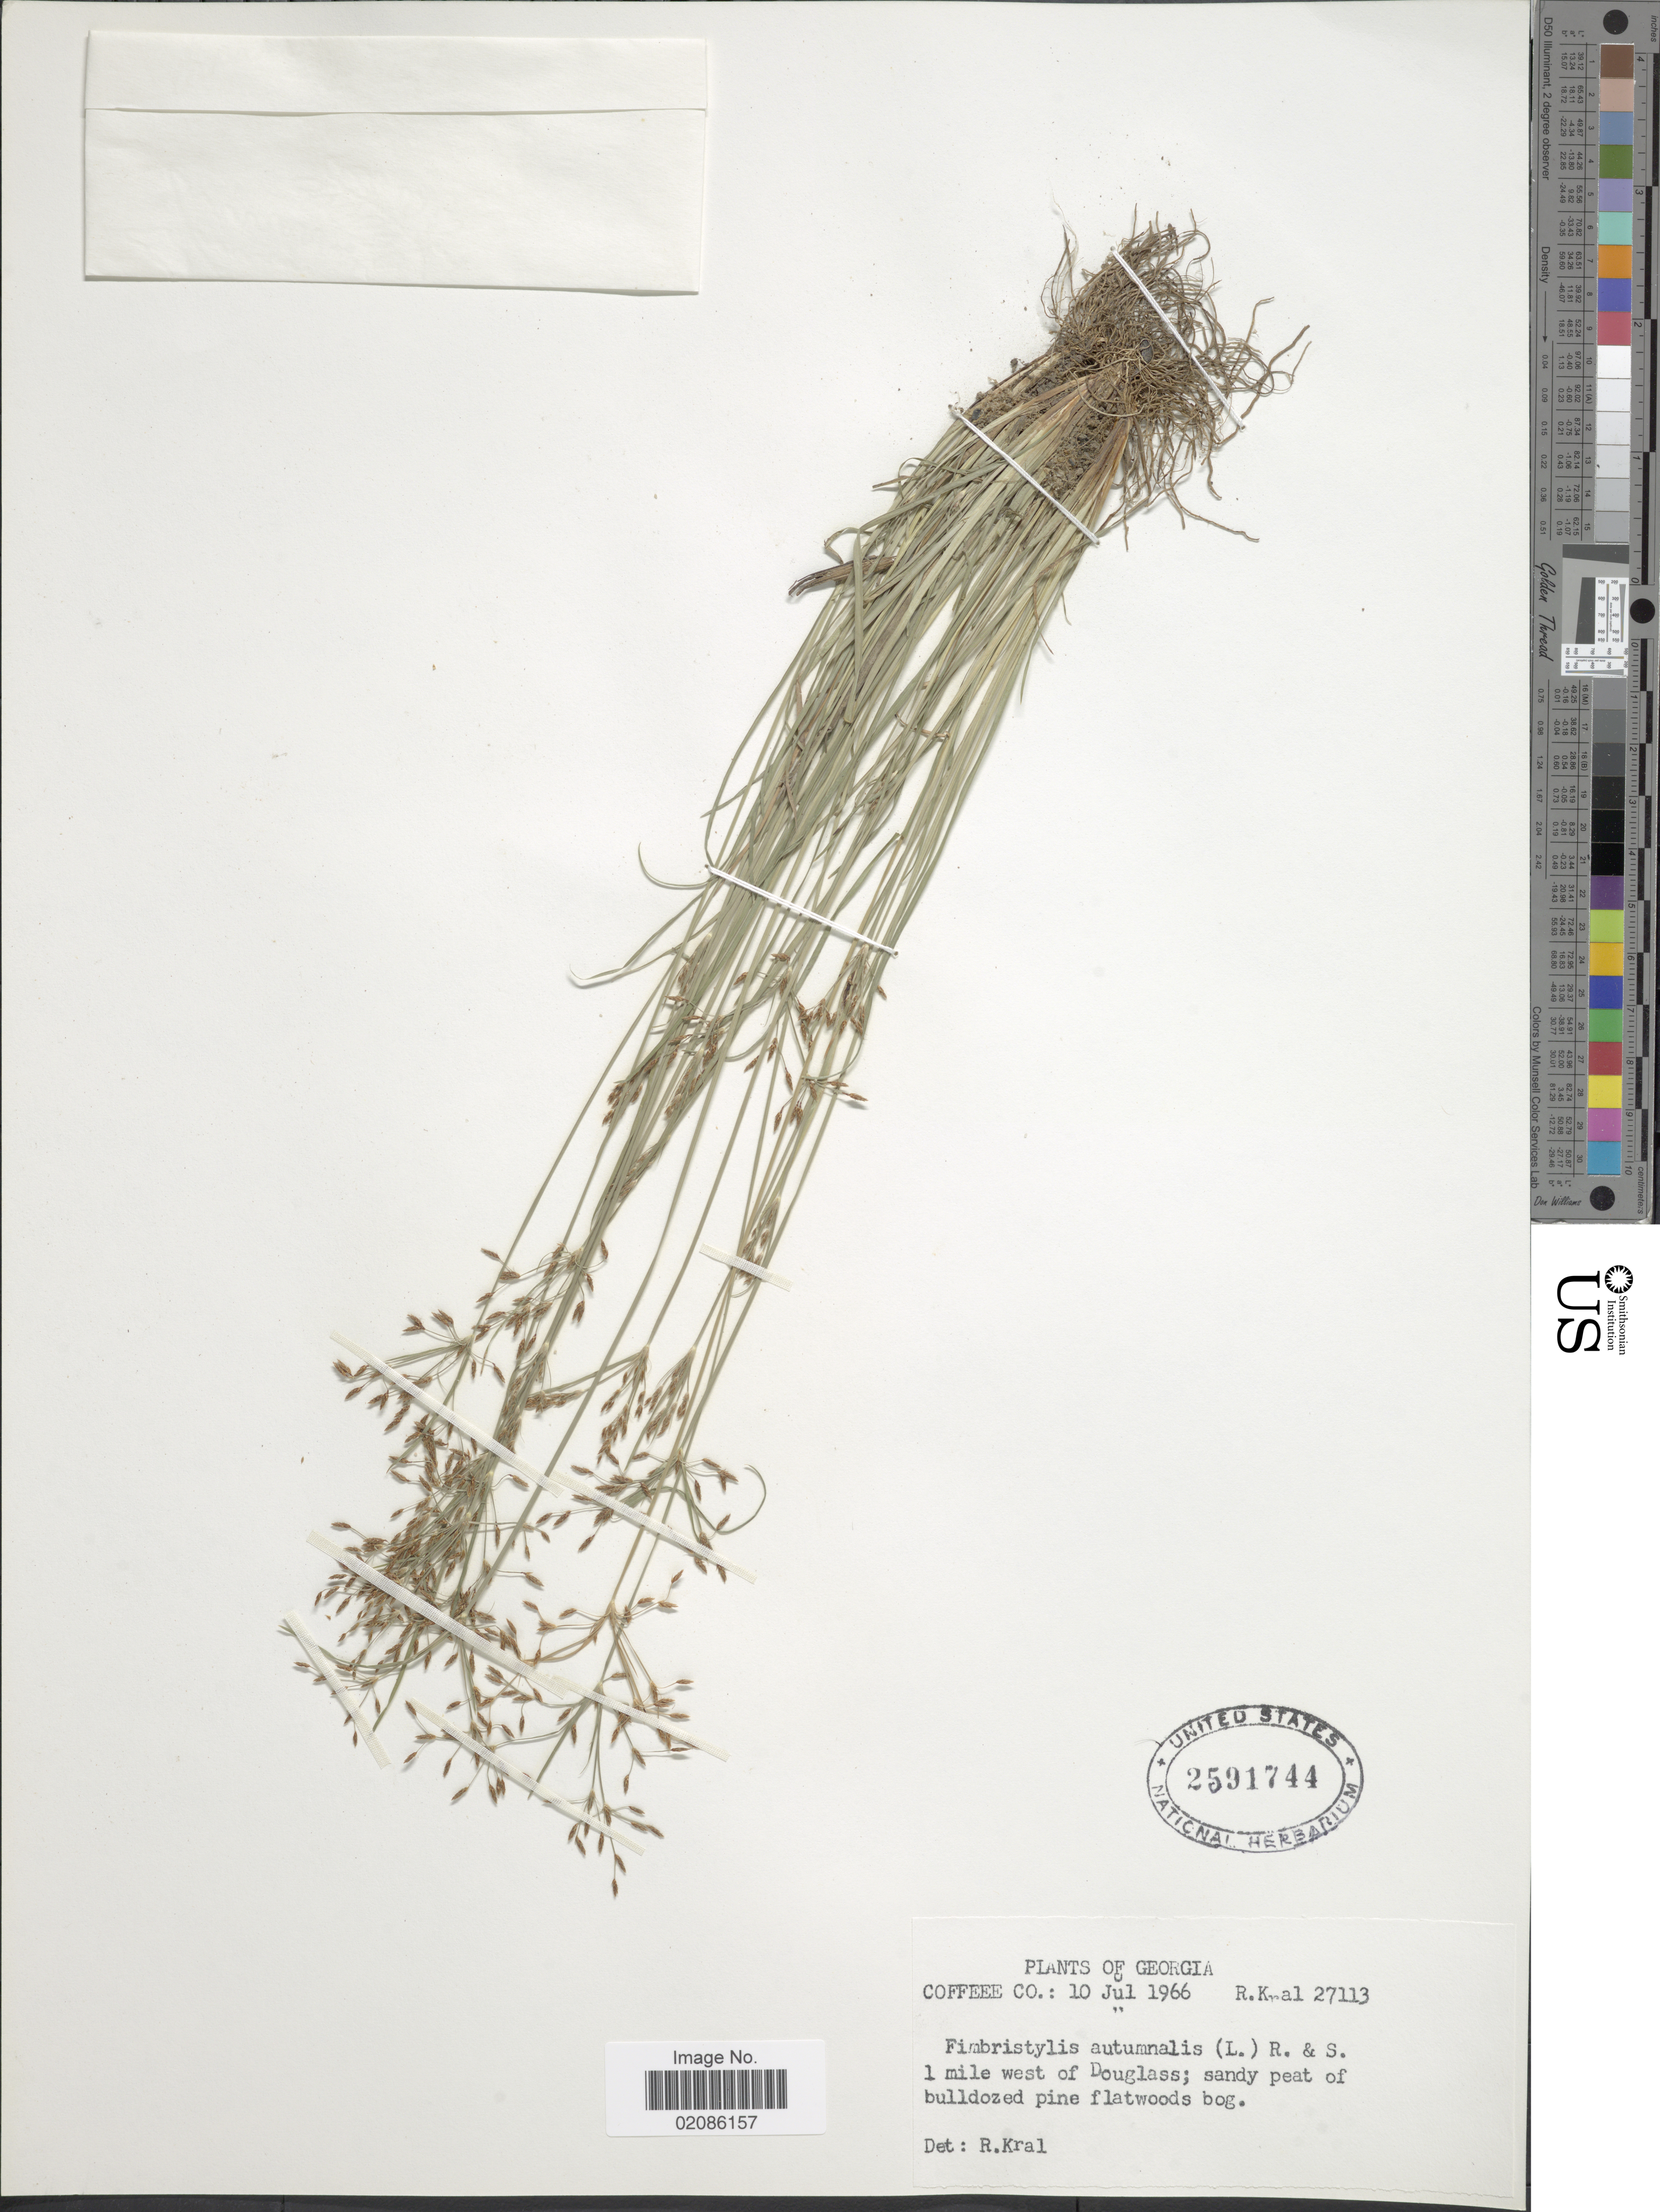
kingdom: Plantae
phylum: Tracheophyta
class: Liliopsida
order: Poales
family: Cyperaceae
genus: Fimbristylis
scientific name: Fimbristylis autumnalis (L.) Roem. & Schult.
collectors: R. Kral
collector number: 27113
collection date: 1966-07-10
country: United States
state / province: Georgia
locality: Coffeee Co. 1 mile west of Douglass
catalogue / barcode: US 2591744